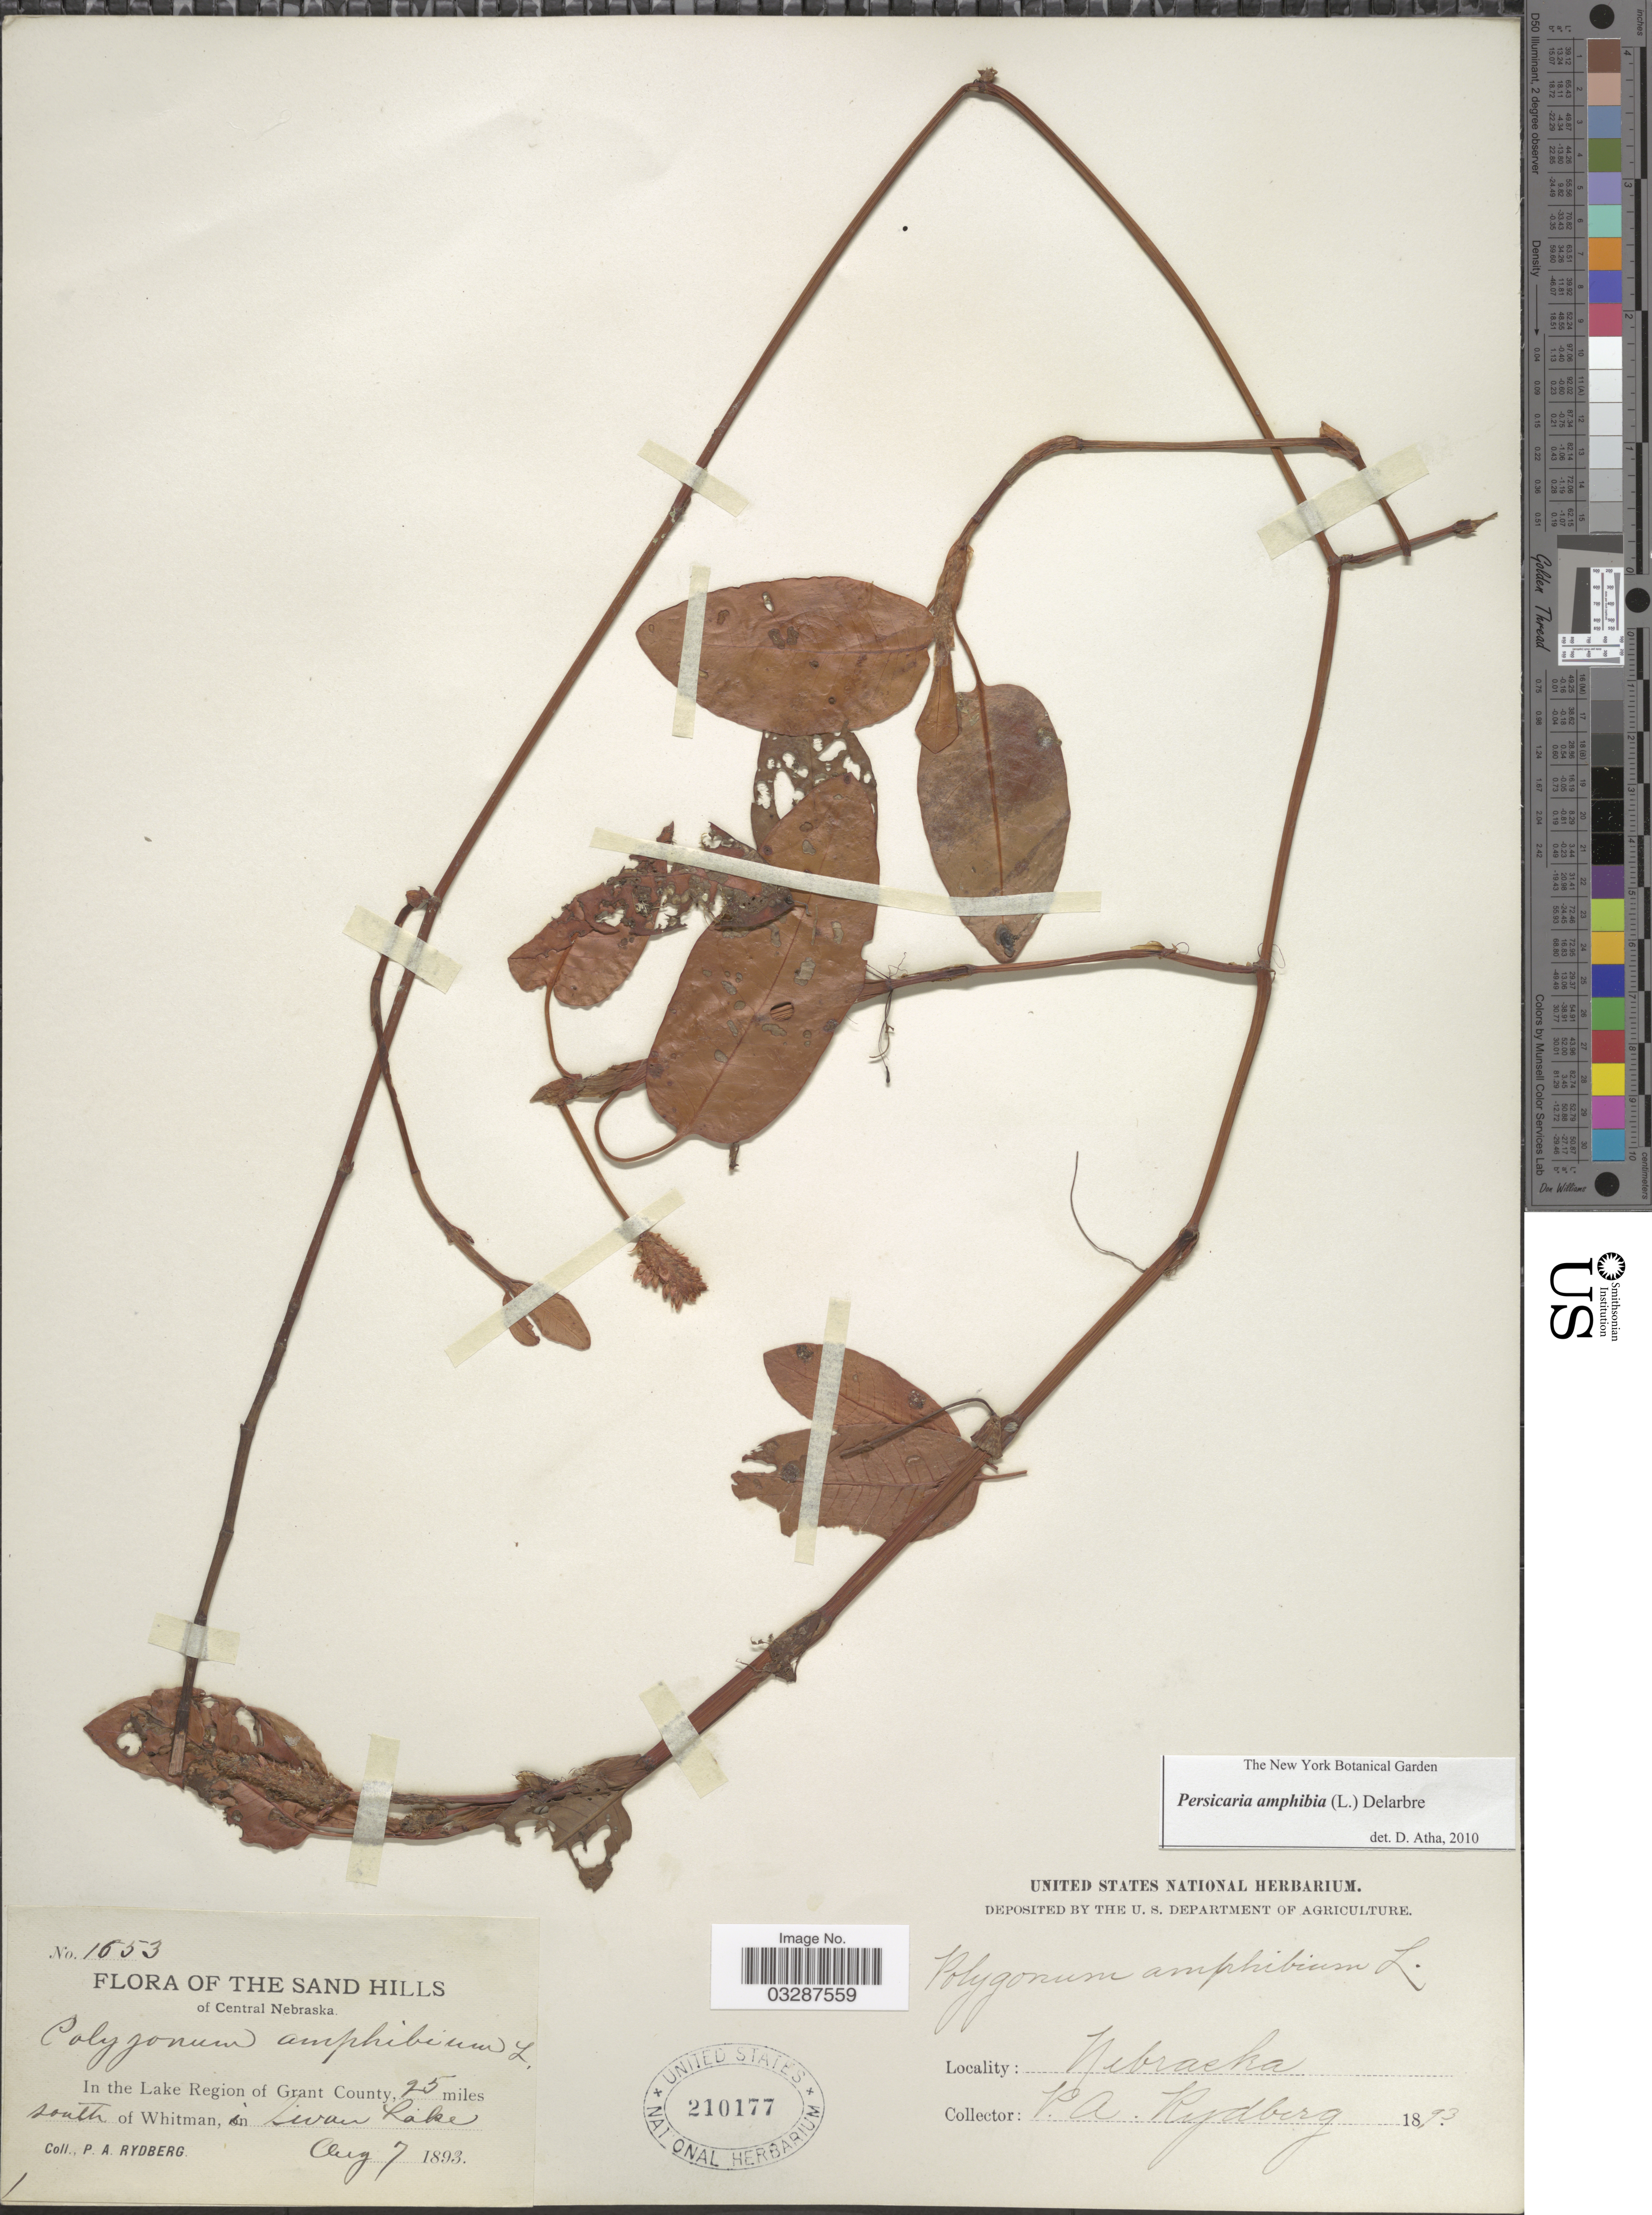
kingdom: Plantae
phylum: Tracheophyta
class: Magnoliopsida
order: Caryophyllales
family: Polygonaceae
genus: Persicaria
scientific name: Persicaria amphibia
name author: (L.) Delarbre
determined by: Atha, D. E.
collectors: P. A. Rydberg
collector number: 1553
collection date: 1893-08-07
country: United States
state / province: Nebraska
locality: The Sand Hills of Central Nebraska. In the Lake Region of Grant County, 25 miles south of Whitman, in Swan Lake.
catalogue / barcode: US 210177